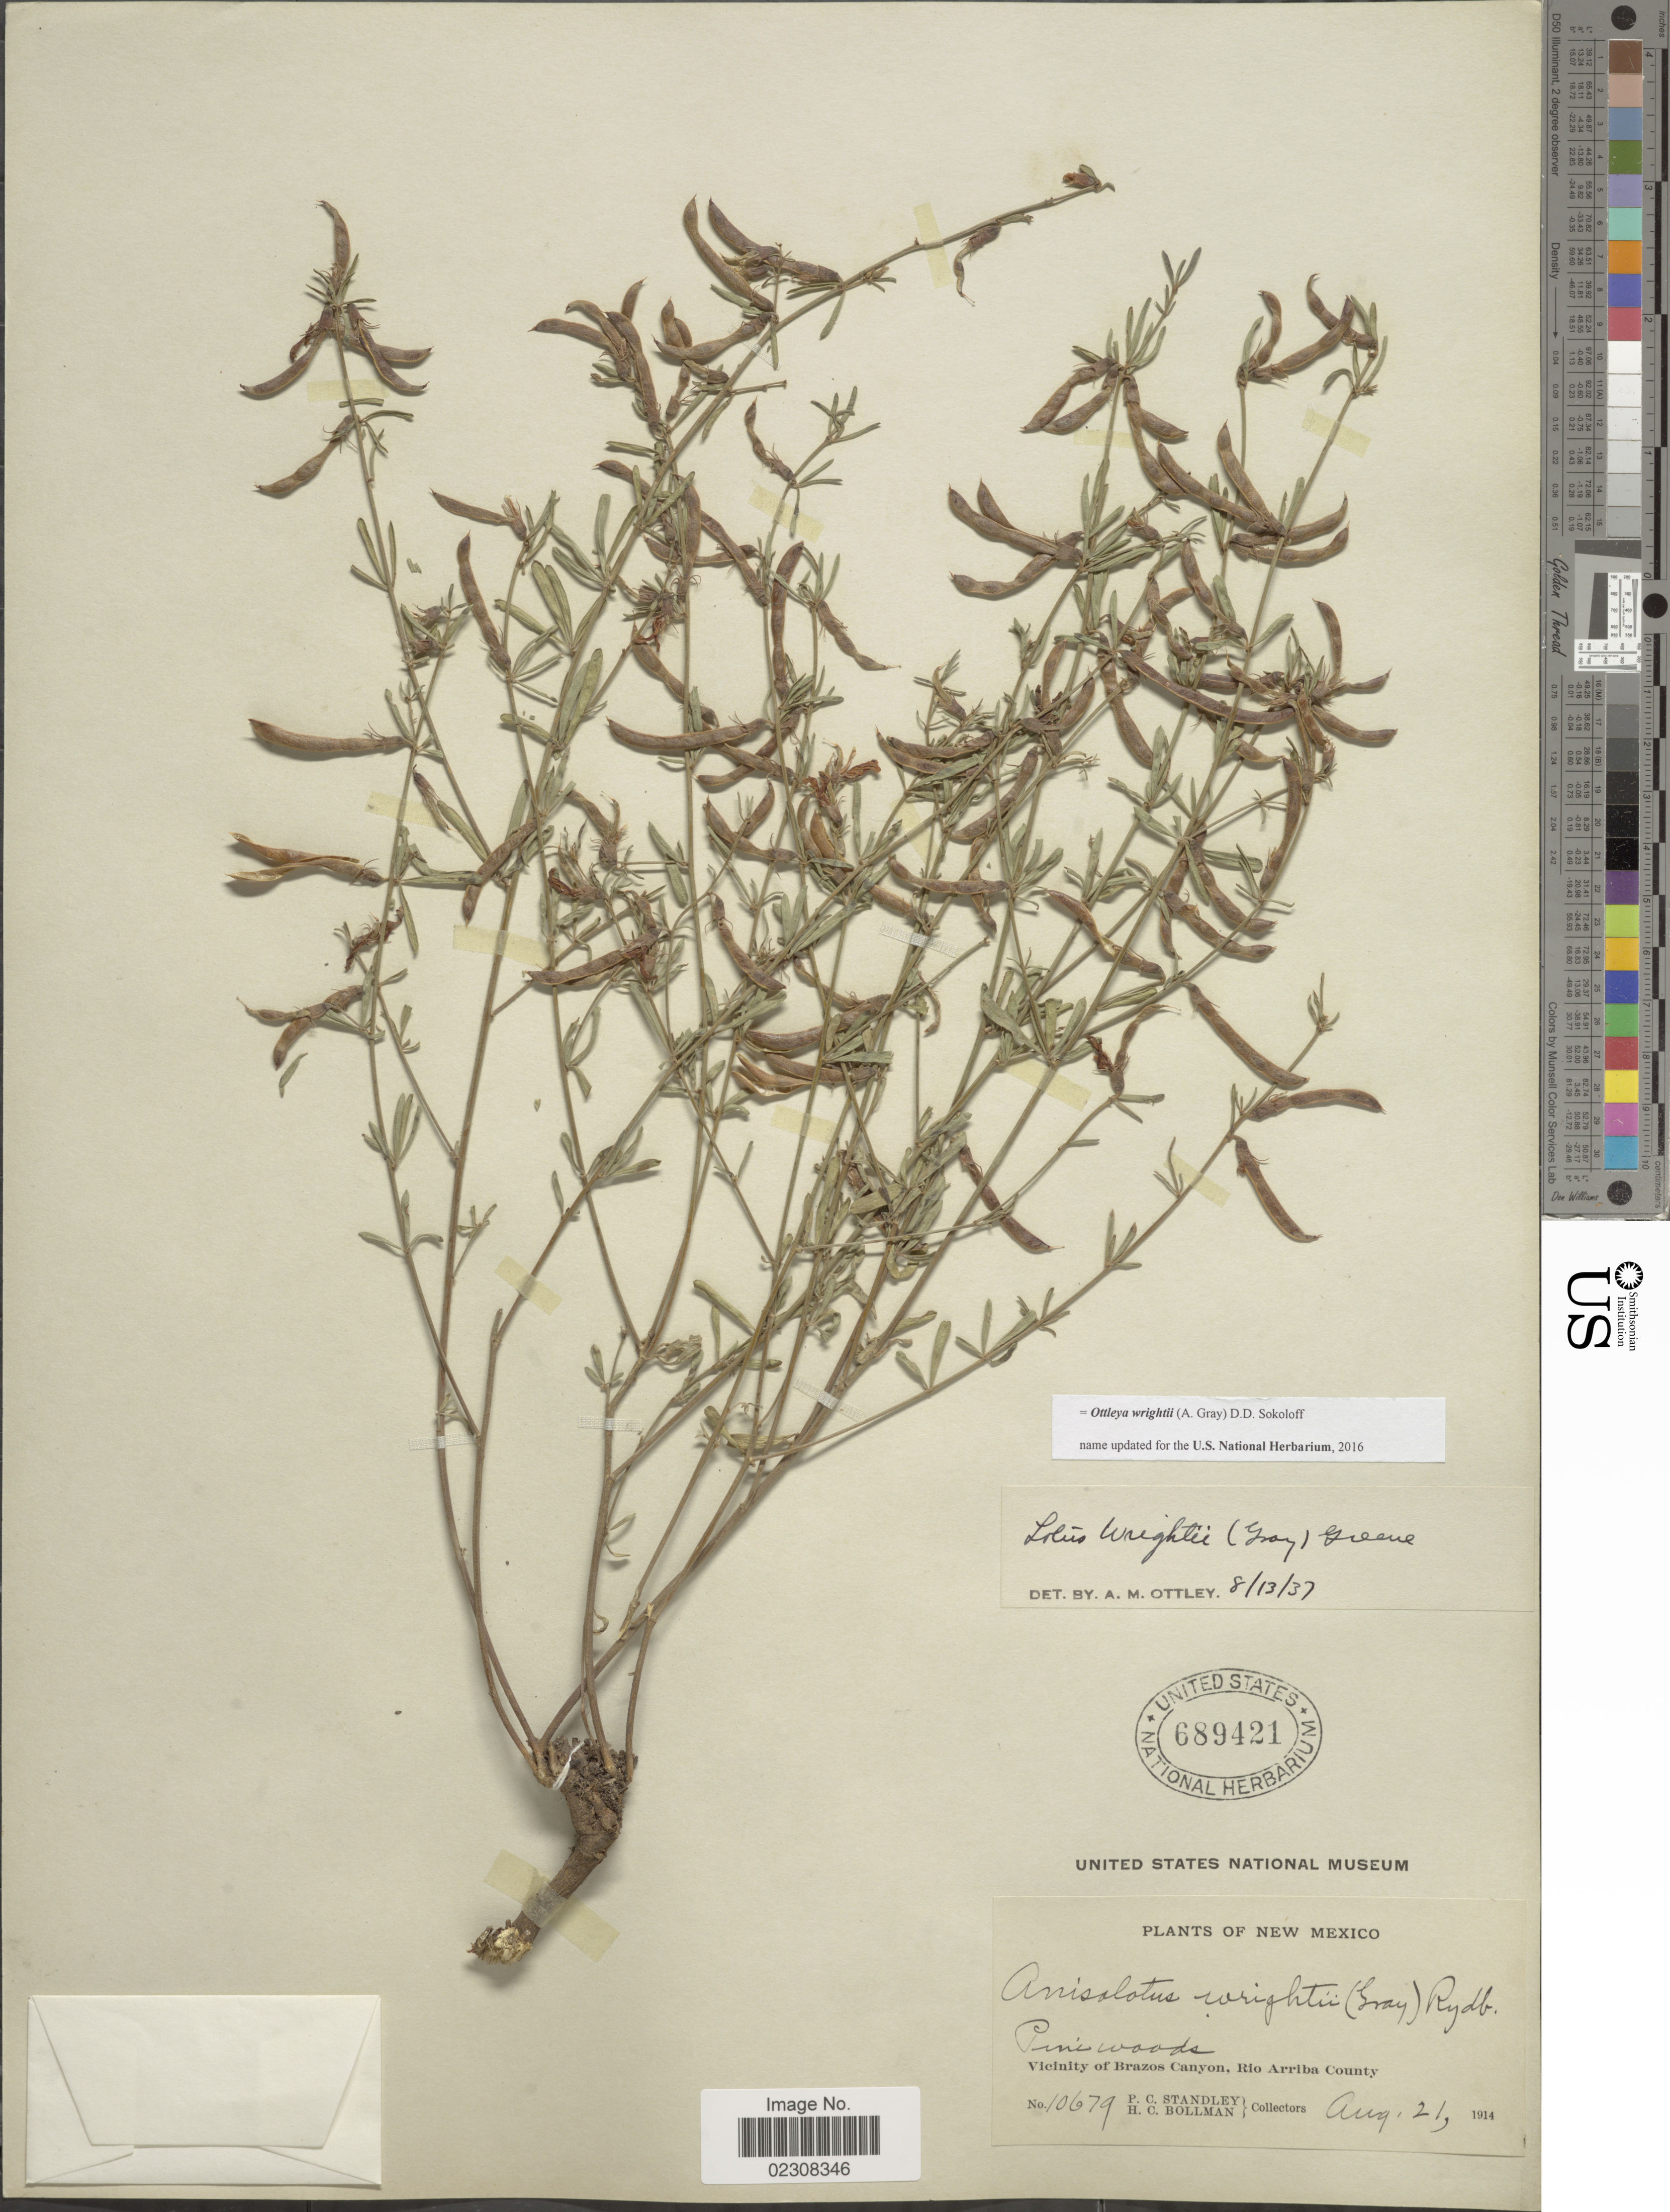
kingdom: Plantae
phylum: Tracheophyta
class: Magnoliopsida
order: Fabales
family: Fabaceae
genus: Ottleya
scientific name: Ottleya wrightii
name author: (A. Gray) D.D. Sokoloff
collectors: P. C. Standley & H. C. Bollman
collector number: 10679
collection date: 1914-08-21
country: United States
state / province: New Mexico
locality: Pine woods, Vicinity of Brazos Canyon, Rio Arriba County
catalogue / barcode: US 689421